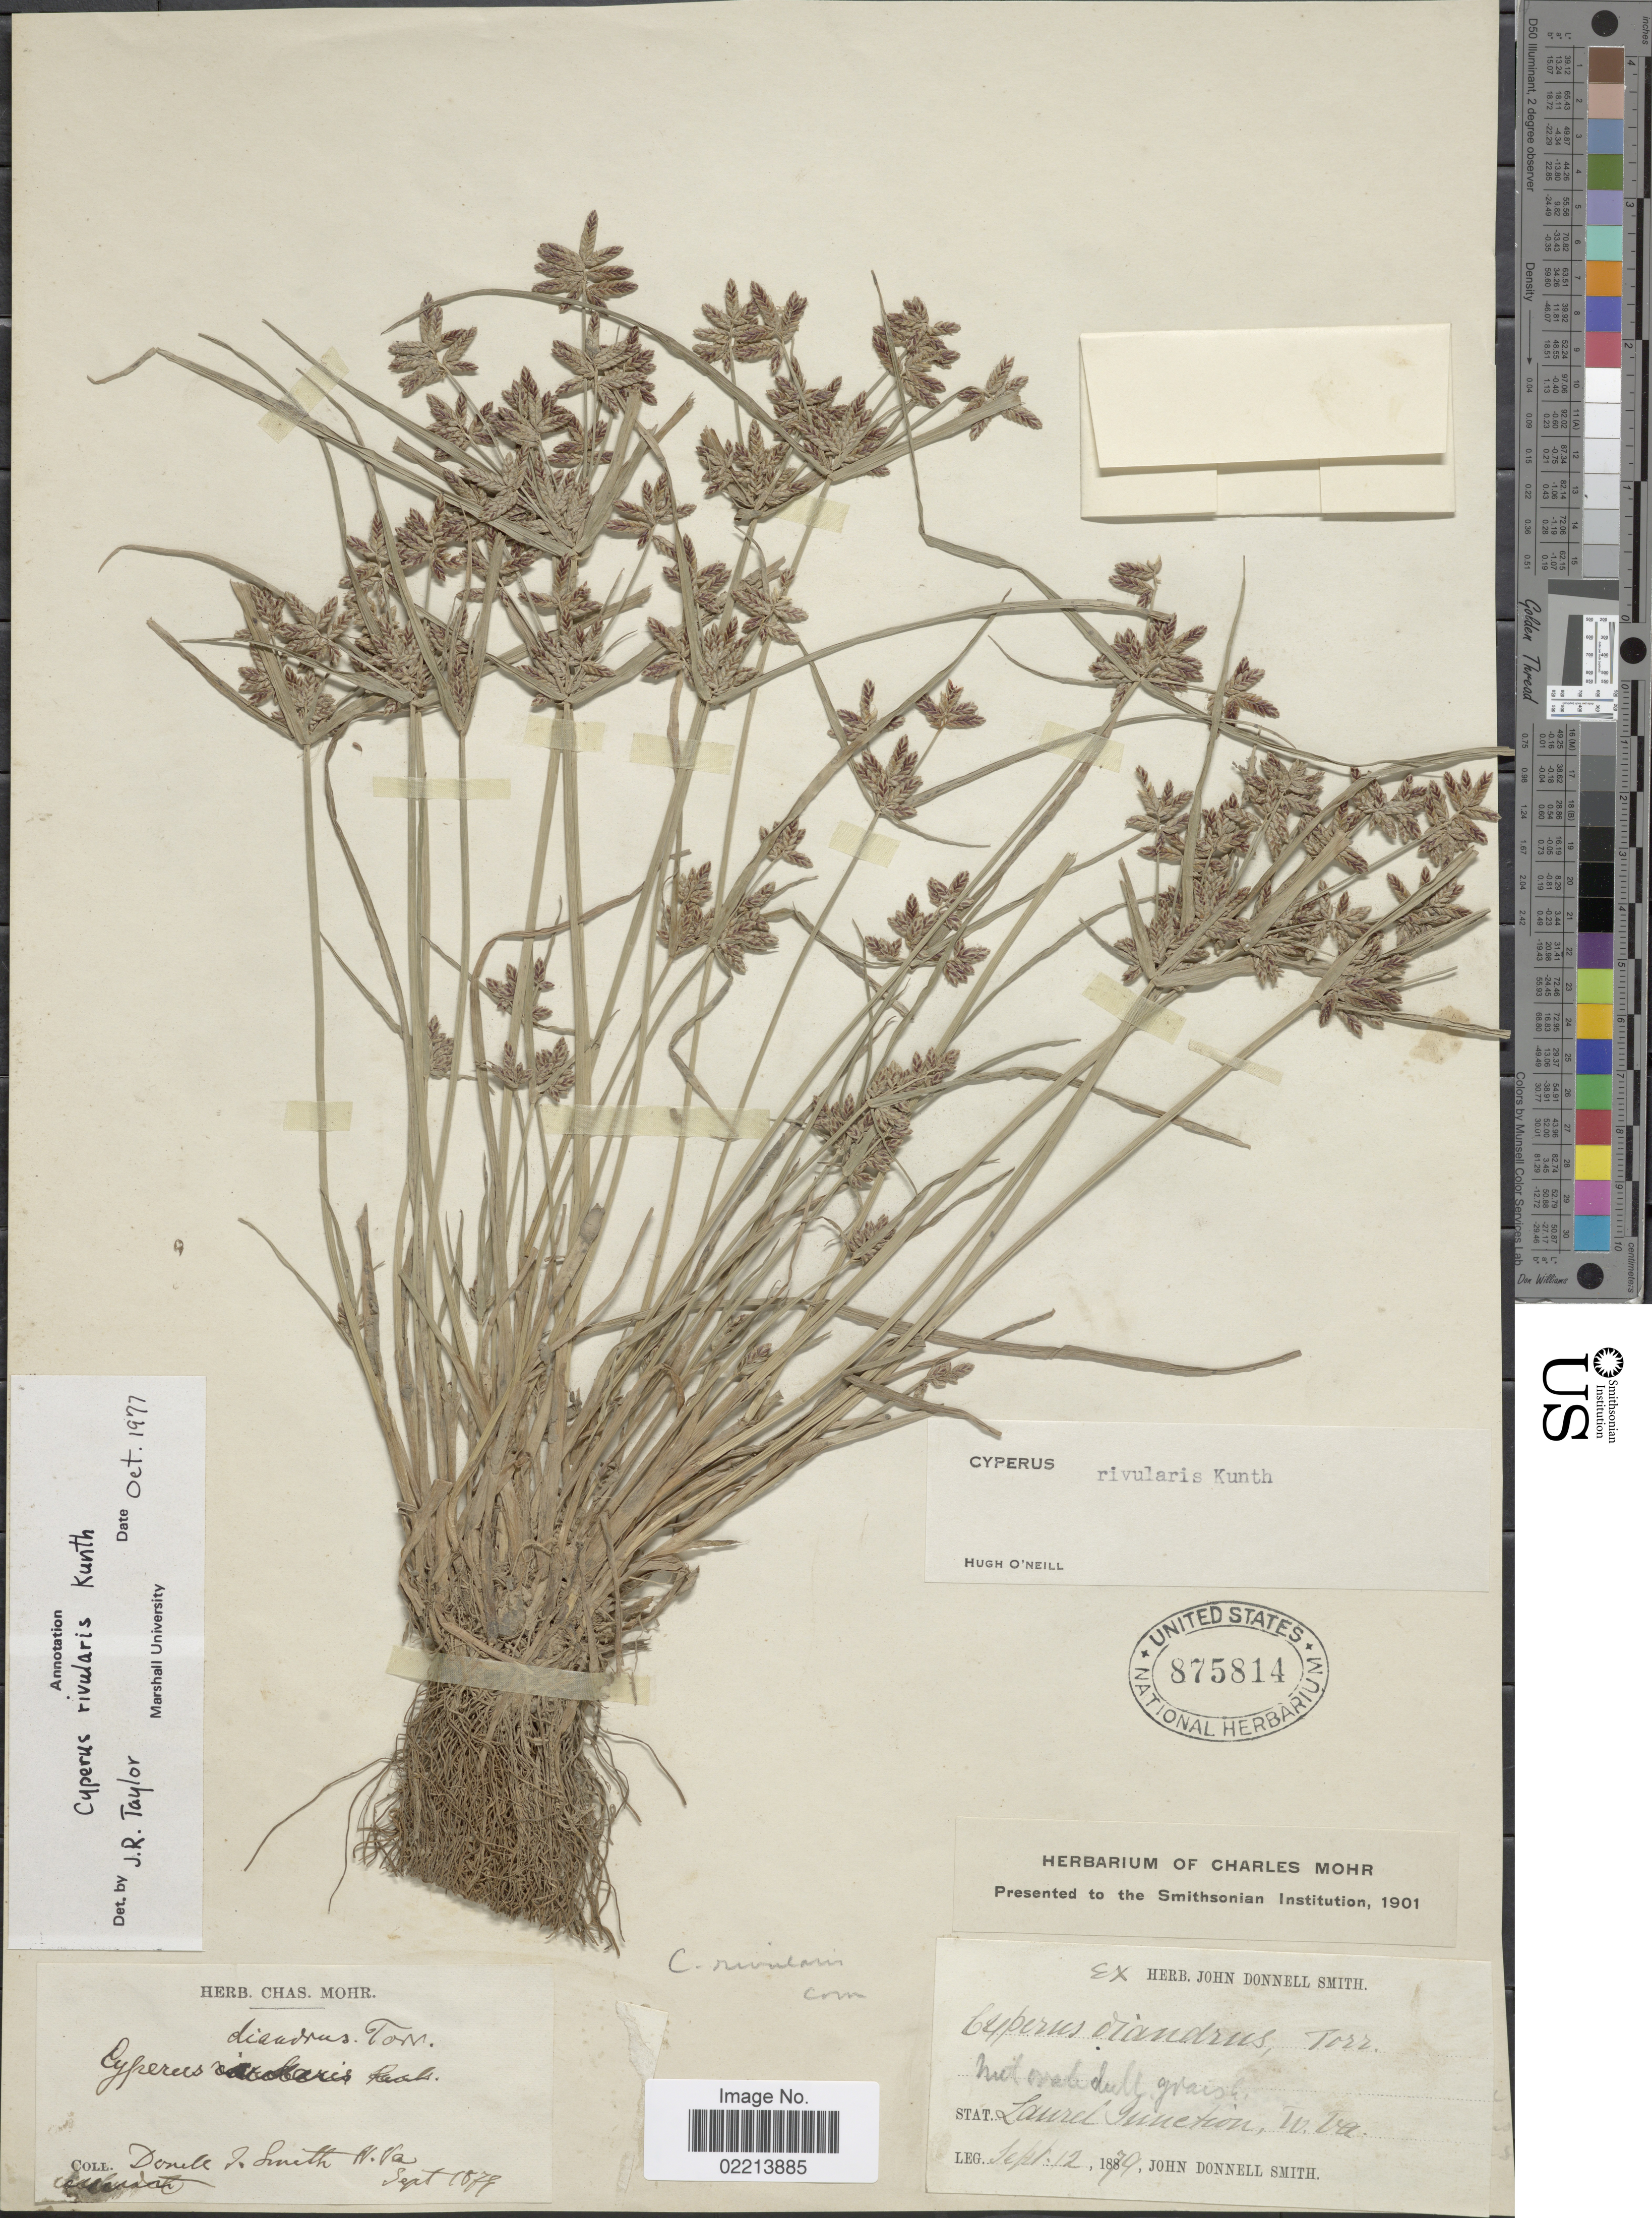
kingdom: Plantae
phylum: Tracheophyta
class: Liliopsida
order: Poales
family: Cyperaceae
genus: Cyperus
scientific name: Cyperus bipartitus Torr.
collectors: J. Donnell Smith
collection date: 1879-09-12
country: United States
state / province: West Virginia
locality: Laurei Junction, W. Va.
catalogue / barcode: US 875814